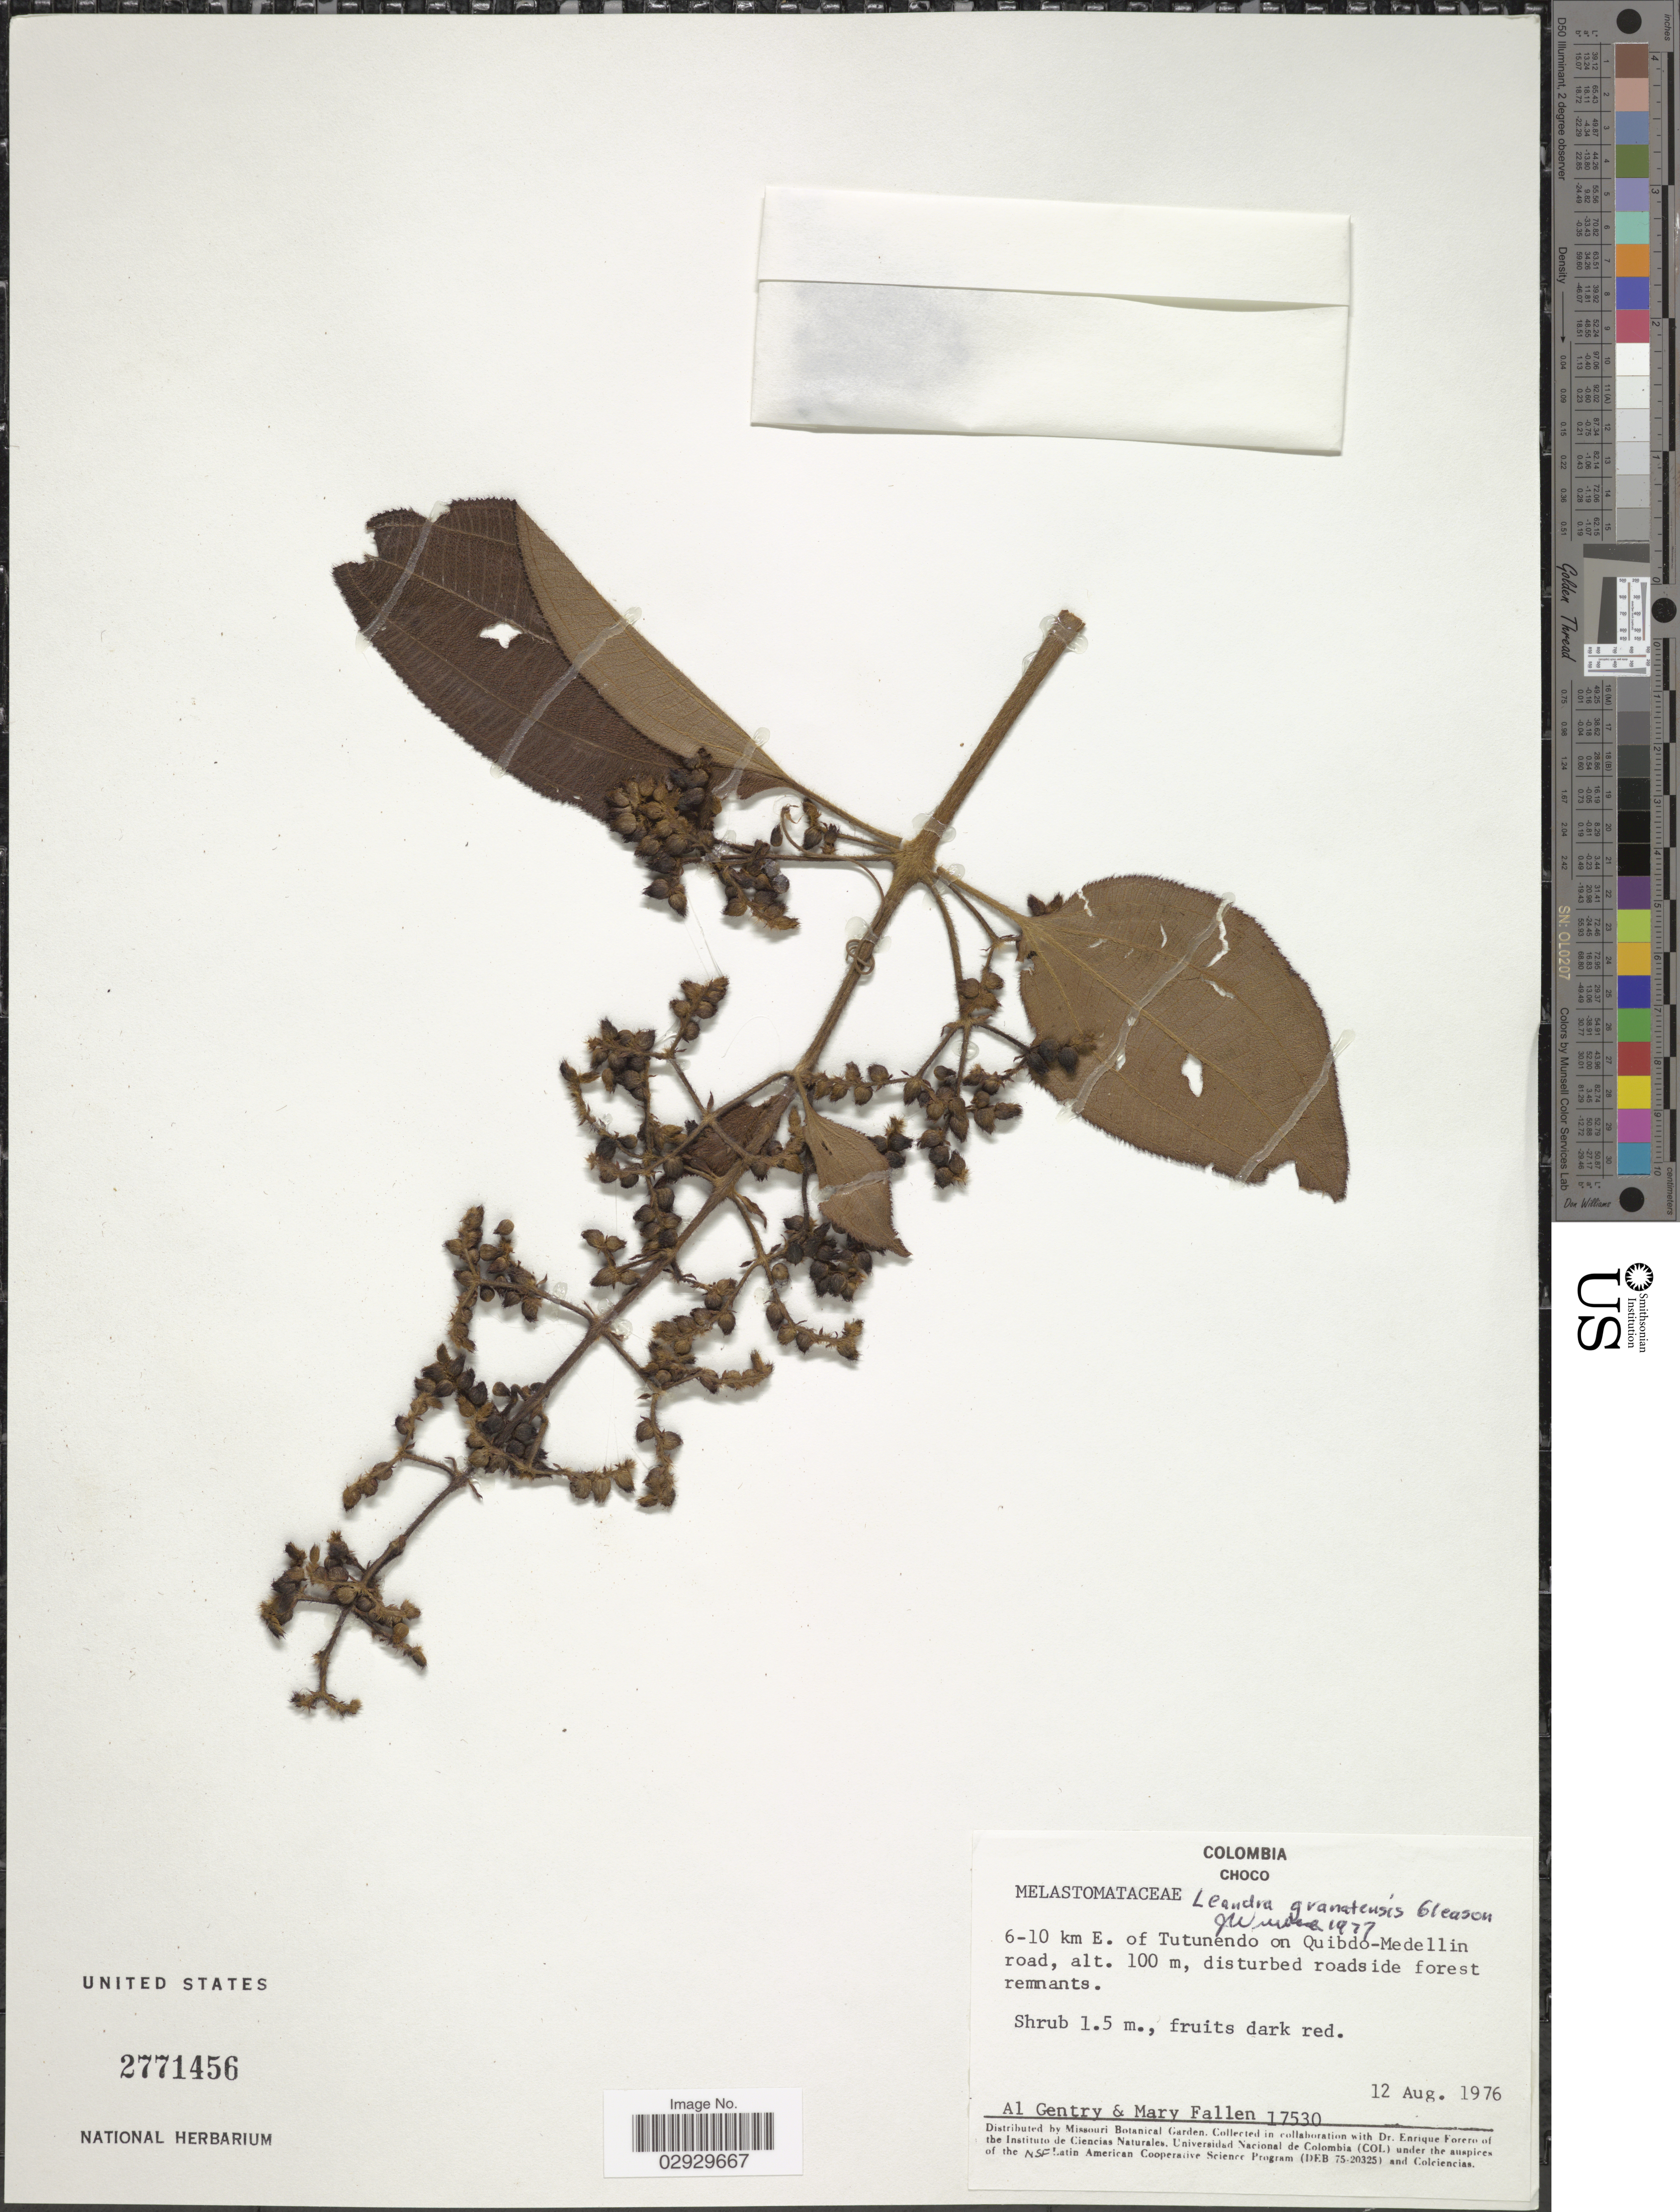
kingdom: Plantae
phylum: Tracheophyta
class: Magnoliopsida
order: Myrtales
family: Melastomataceae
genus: Leandra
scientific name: Leandra granatensis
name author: Gleason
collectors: A. H. Gentry & M. Fallen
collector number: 17530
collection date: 1976-08-12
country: Colombia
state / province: Chocó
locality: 6-10 km E. of Tutunendo on Quibdo-Medellin road.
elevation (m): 100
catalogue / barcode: US 2771456